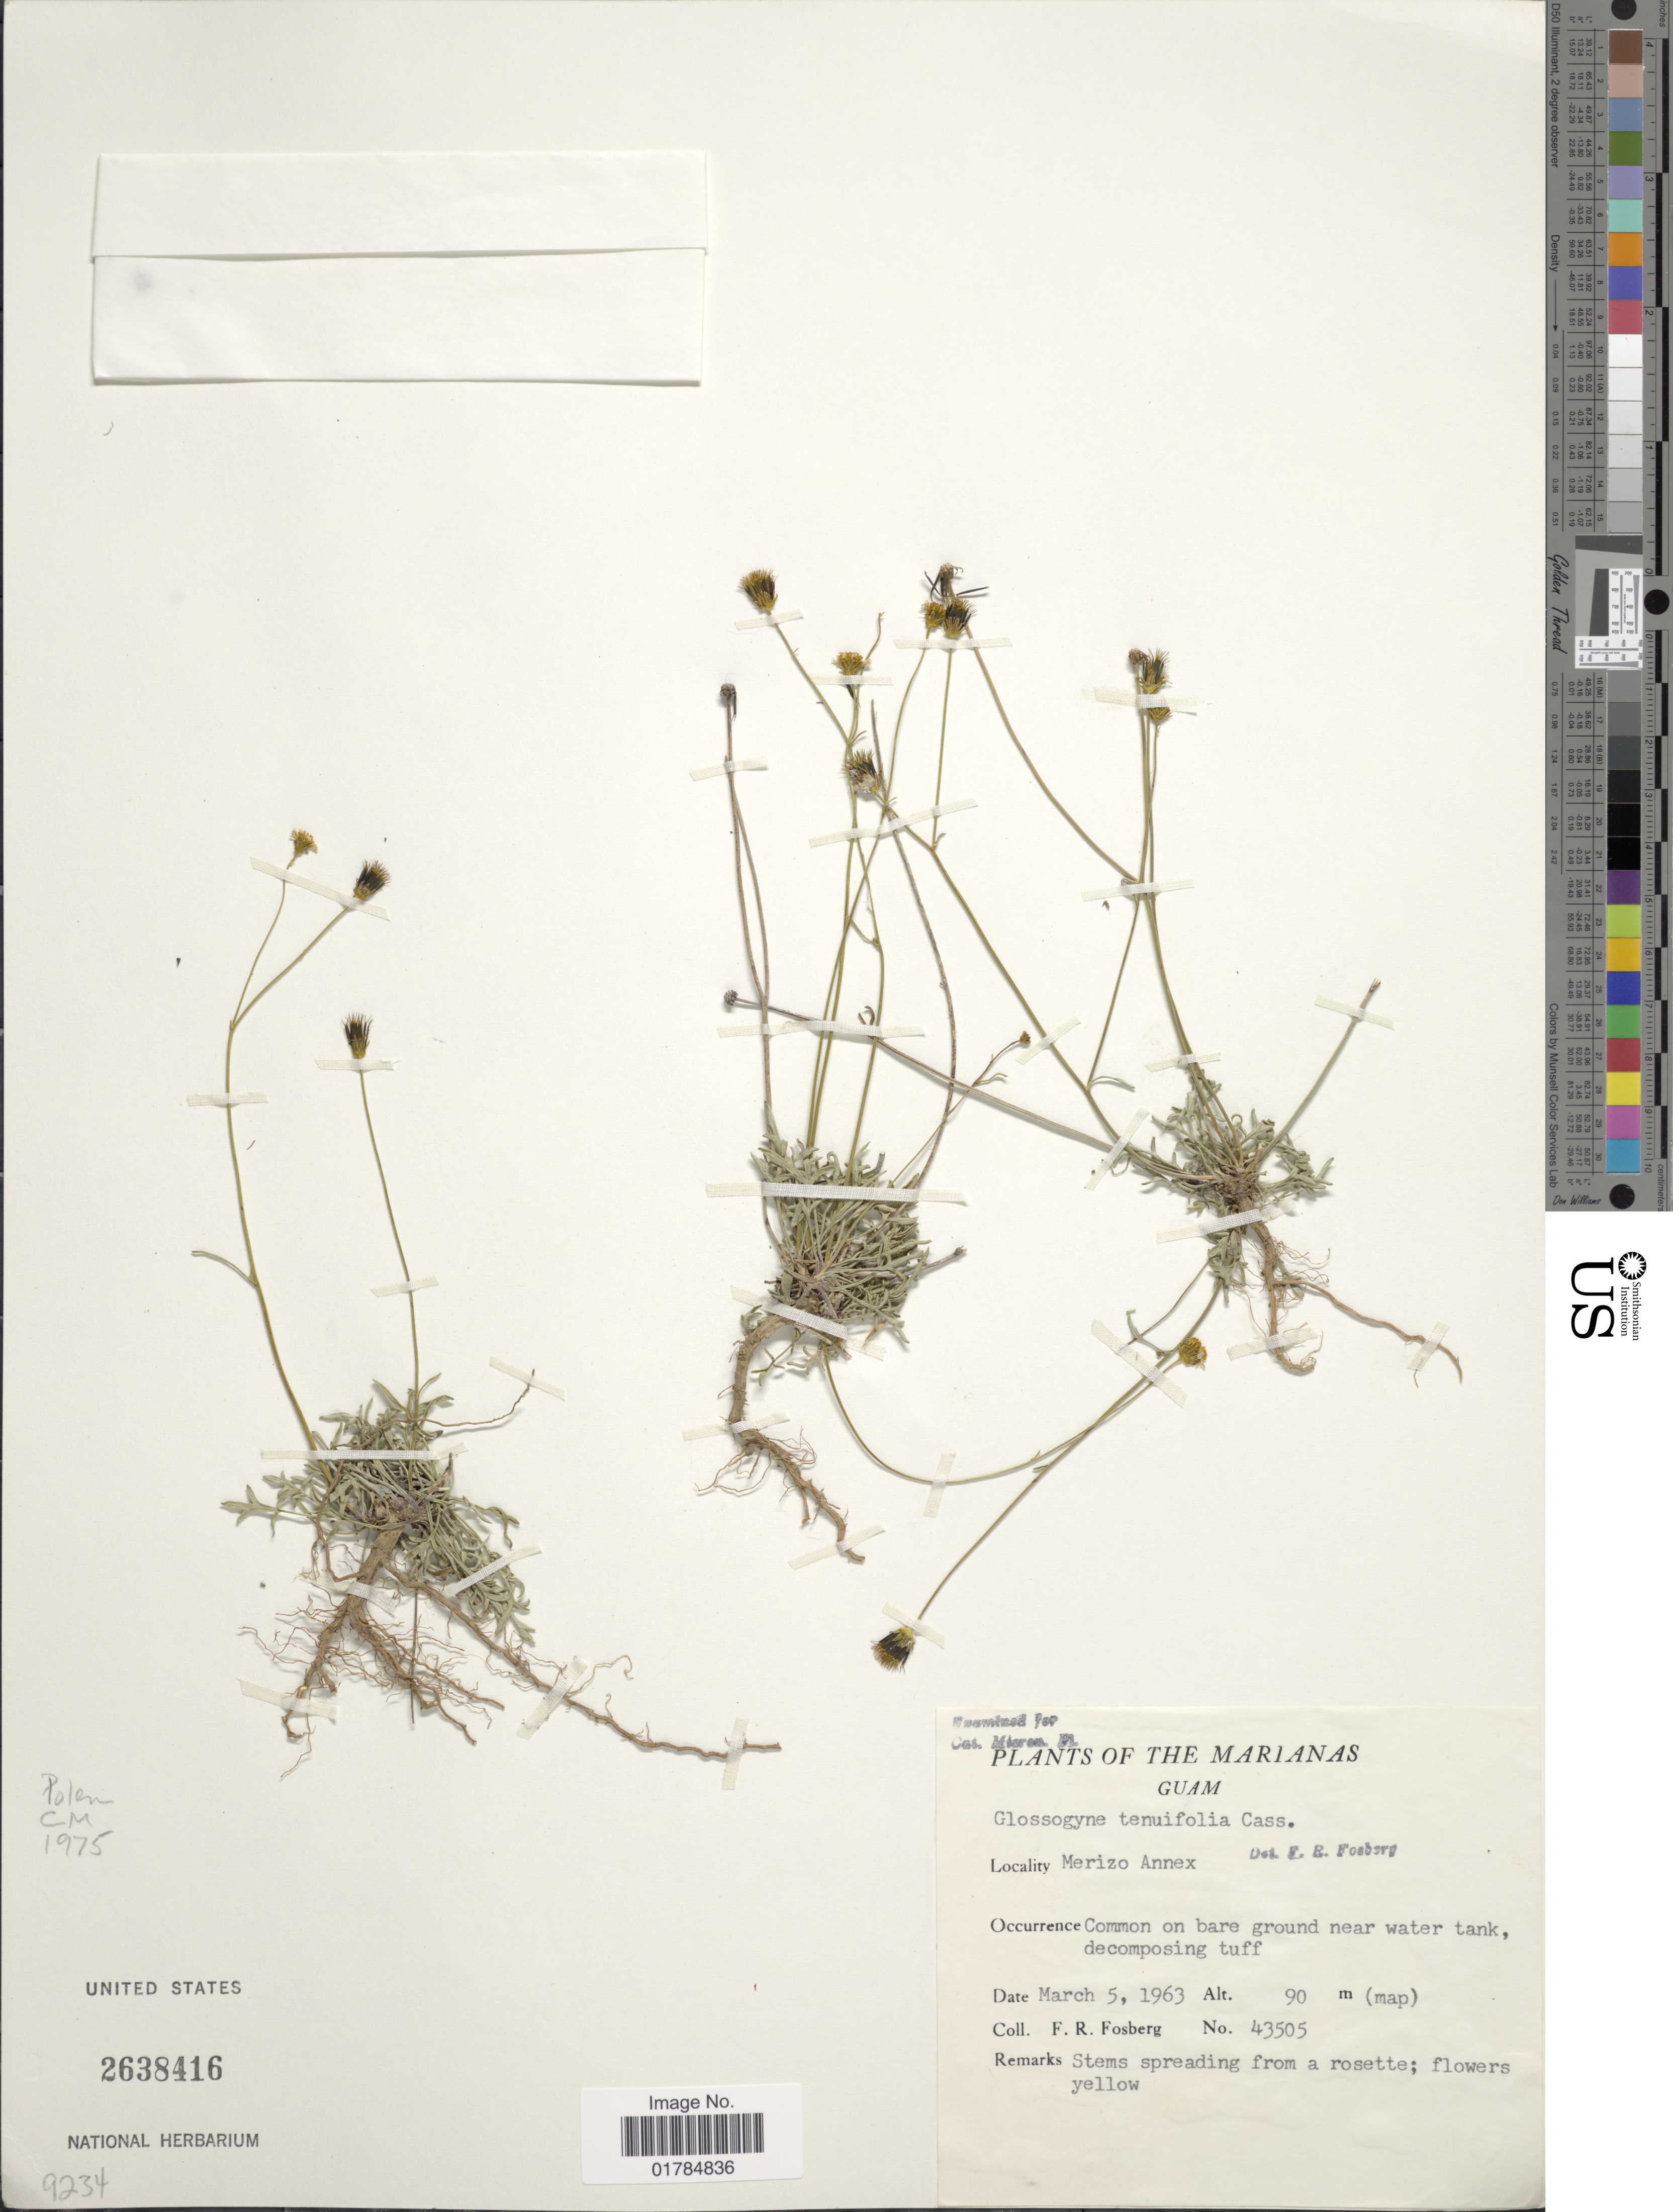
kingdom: Plantae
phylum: Tracheophyta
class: Magnoliopsida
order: Asterales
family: Asteraceae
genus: Glossogyne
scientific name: Glossogyne tenuifolia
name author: (Labill.)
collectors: F. R. Fosberg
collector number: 43505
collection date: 1963-03-05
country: Guam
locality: Marianas, Merizo Annex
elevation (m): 90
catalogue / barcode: US 2638416